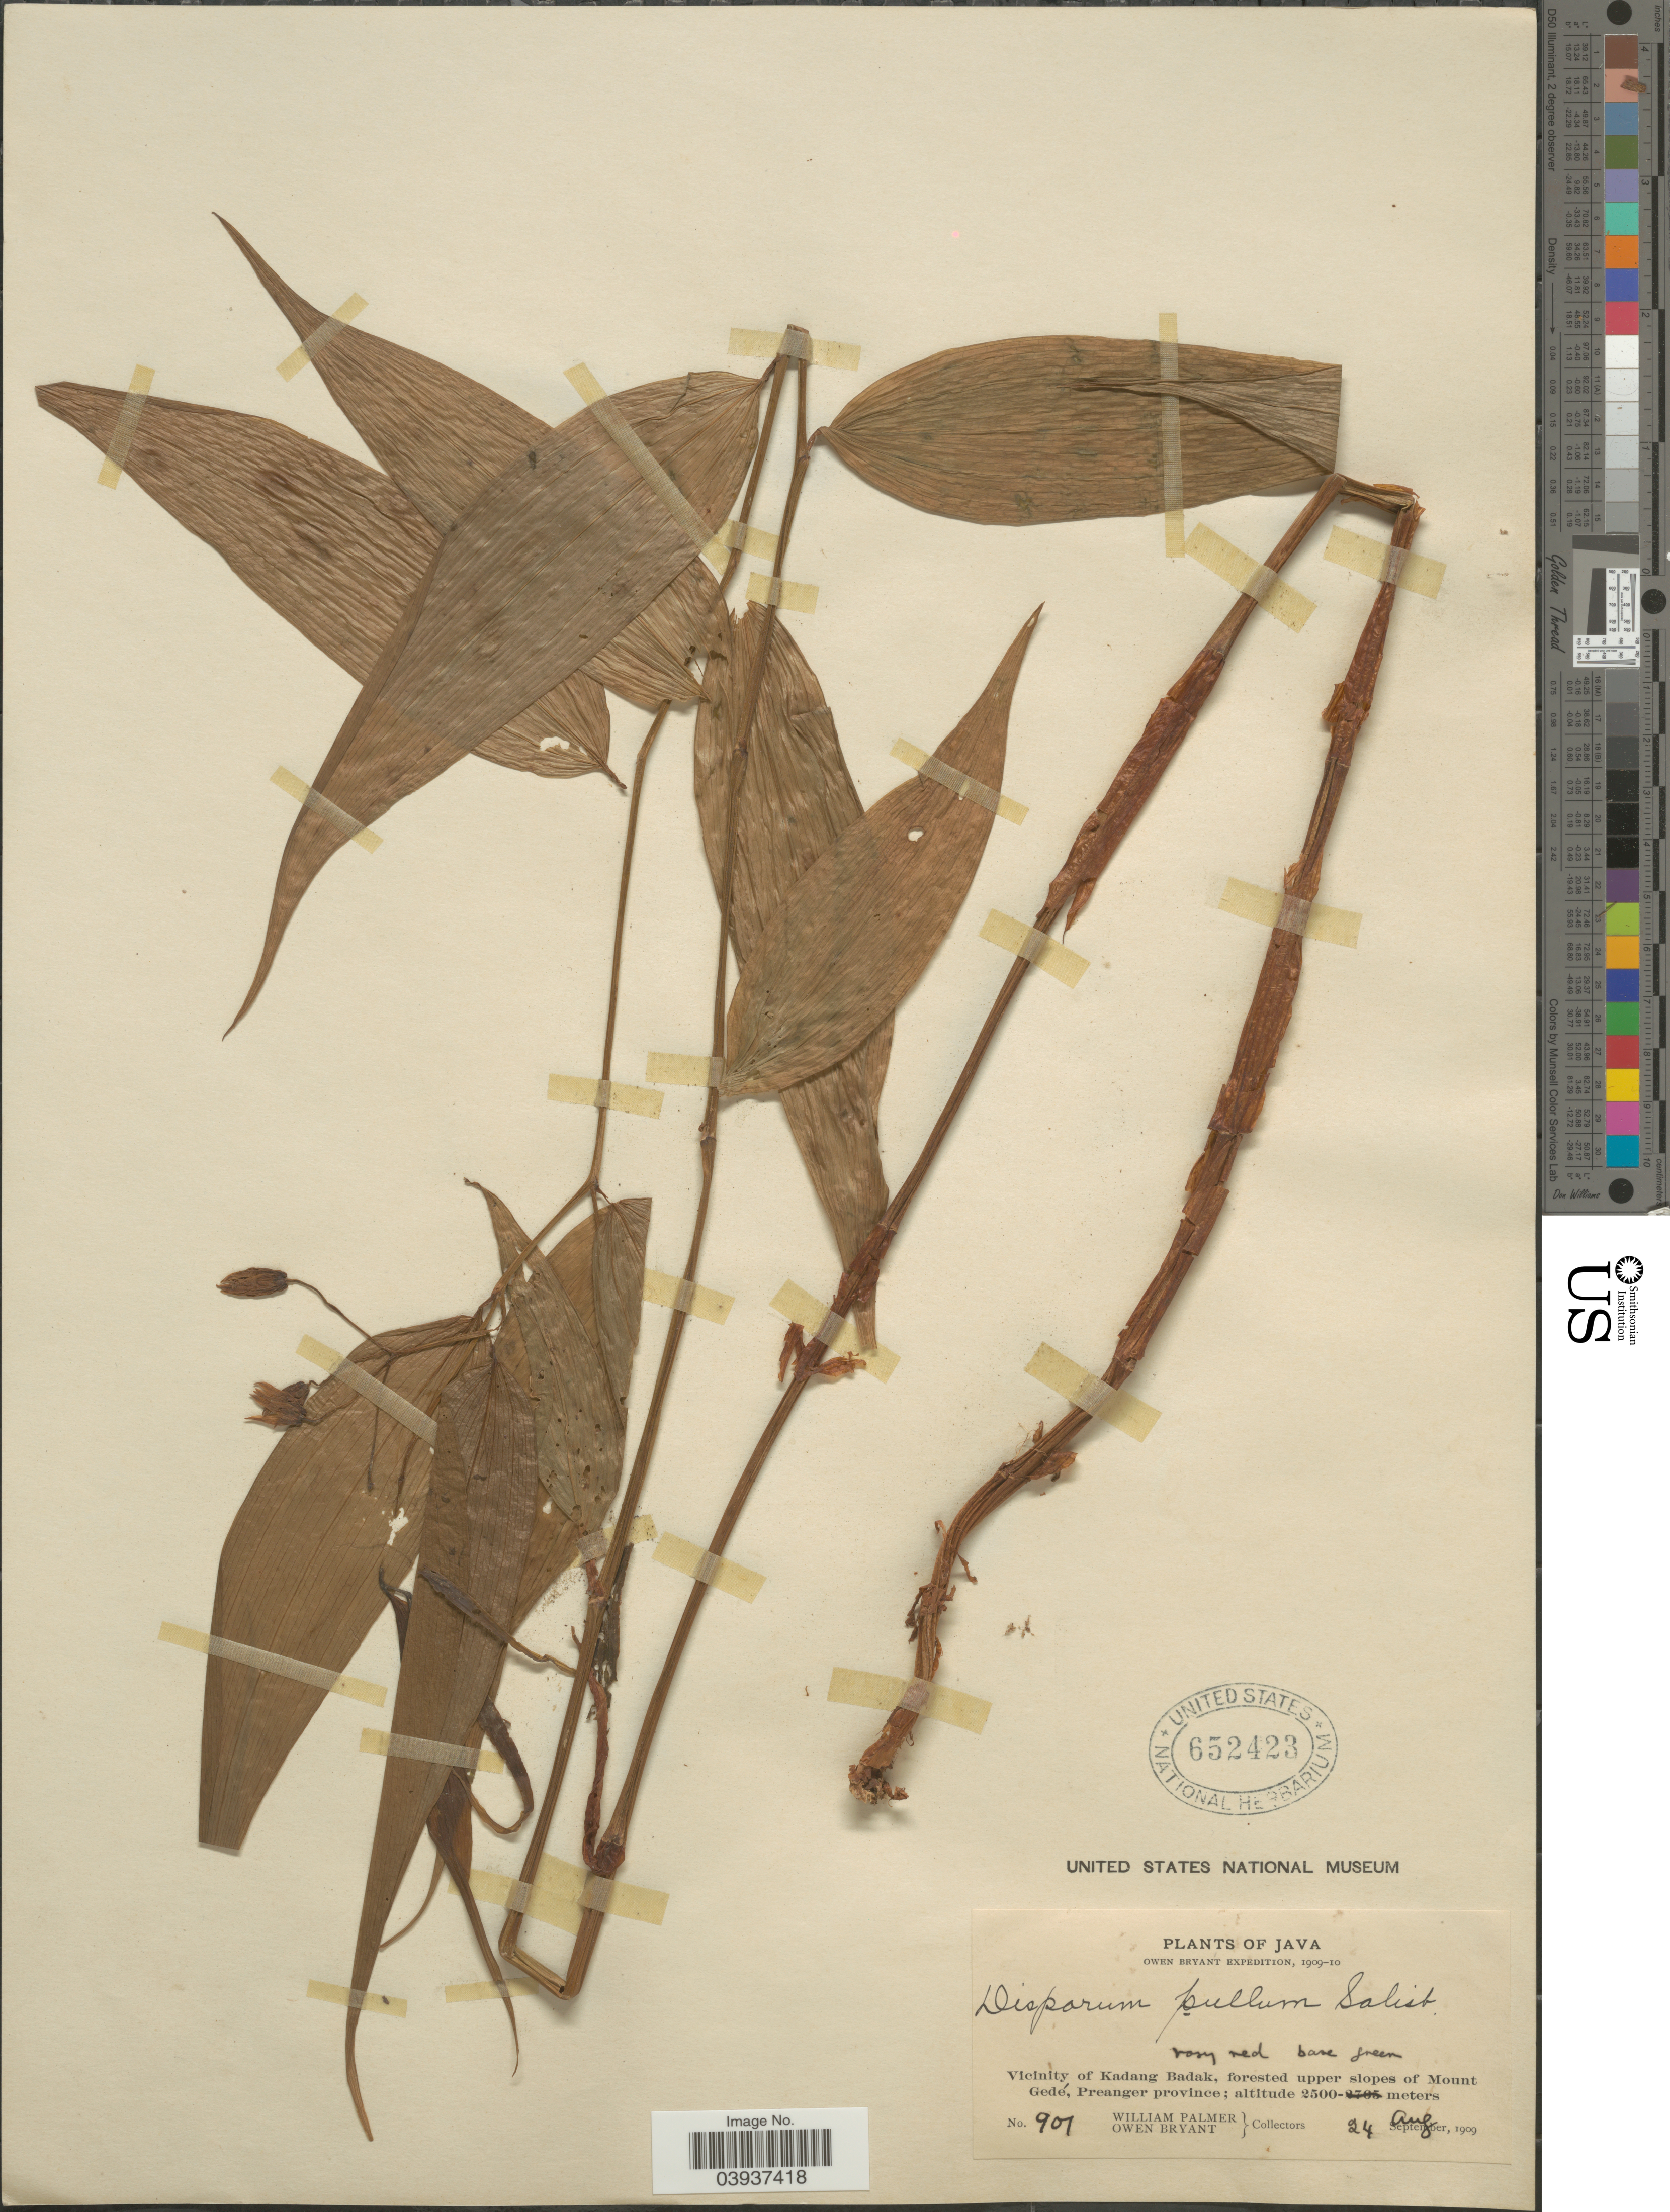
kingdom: Plantae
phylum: Tracheophyta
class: Liliopsida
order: Liliales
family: Colchicaceae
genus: Disporum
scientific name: Disporum pullum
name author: Salisb.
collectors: W. Palmer & O. Bryant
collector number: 901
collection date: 1909-08-24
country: Indonesia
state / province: Java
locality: Vicinity of Kadang Badak, forested upper slopes of Mount Gedé, Preanger province.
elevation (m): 2500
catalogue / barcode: US 652423